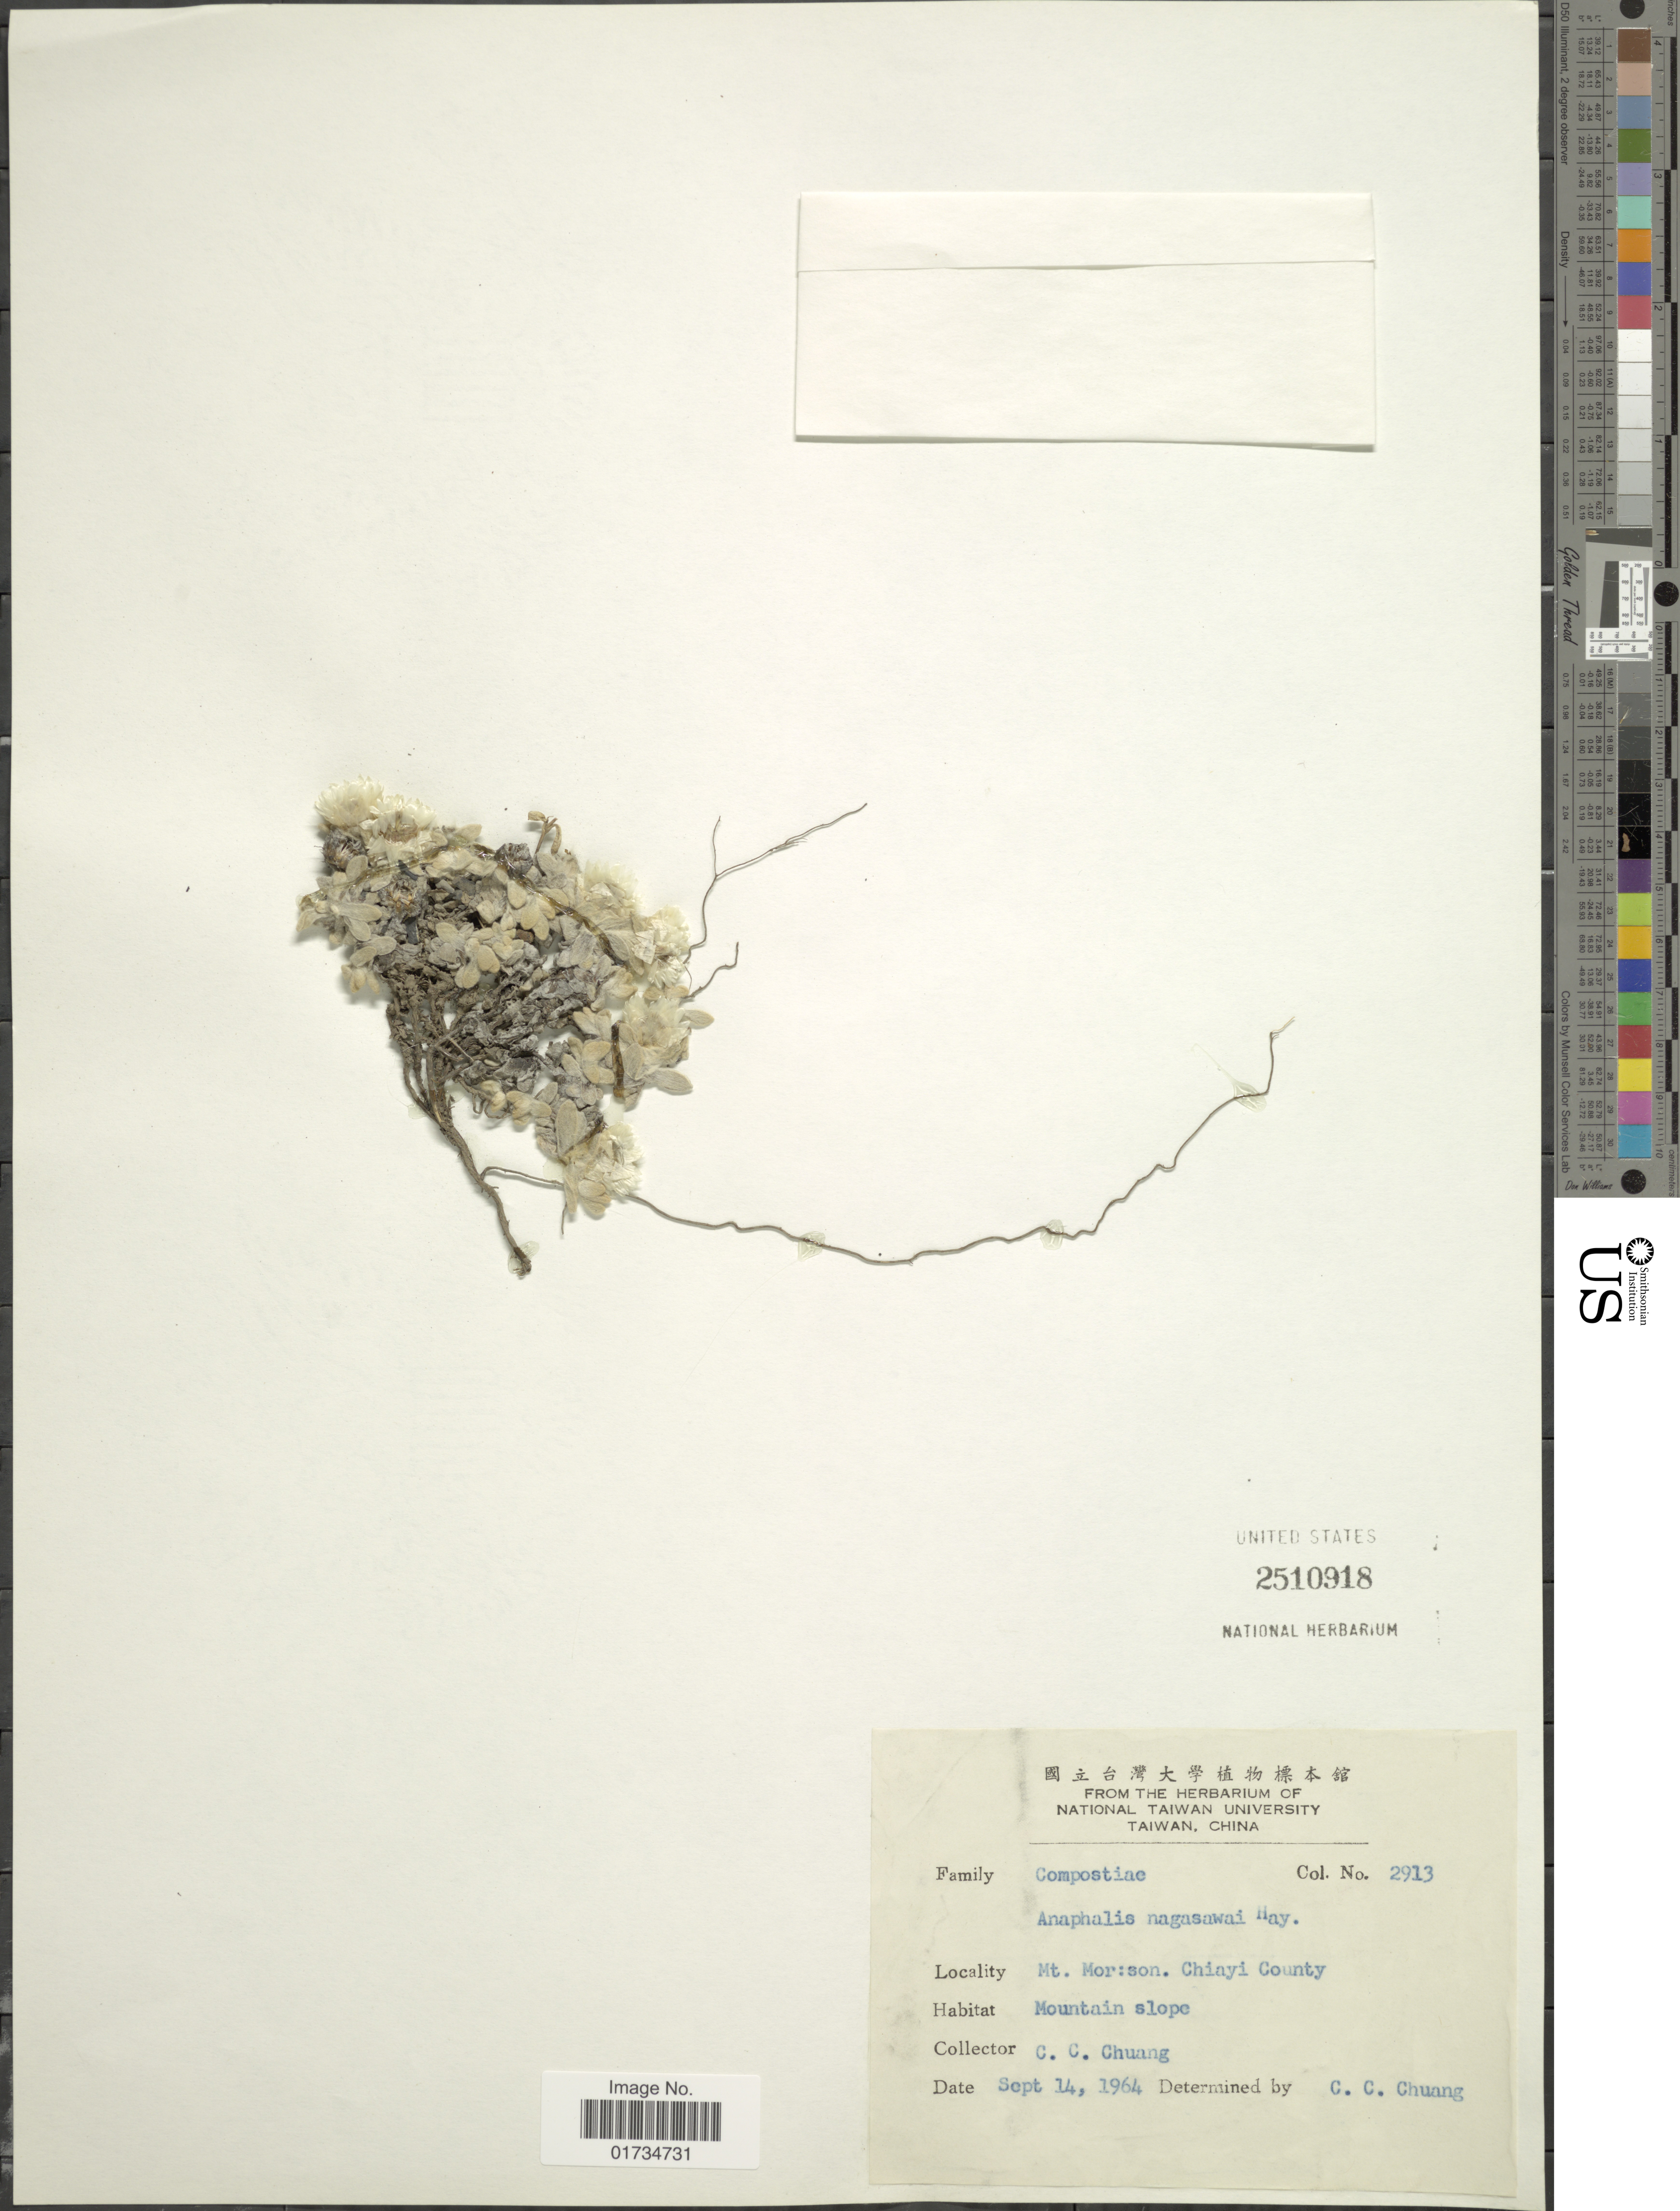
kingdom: Plantae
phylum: Tracheophyta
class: Magnoliopsida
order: Asterales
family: Asteraceae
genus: Anaphalis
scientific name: Anaphalis nagasawai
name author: Hayata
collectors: C. C. Chuang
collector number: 2913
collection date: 1964-09-14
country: Taiwan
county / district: Chiayi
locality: Mt. Morison. Chiayi County. Mountain slope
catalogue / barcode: US 2510918